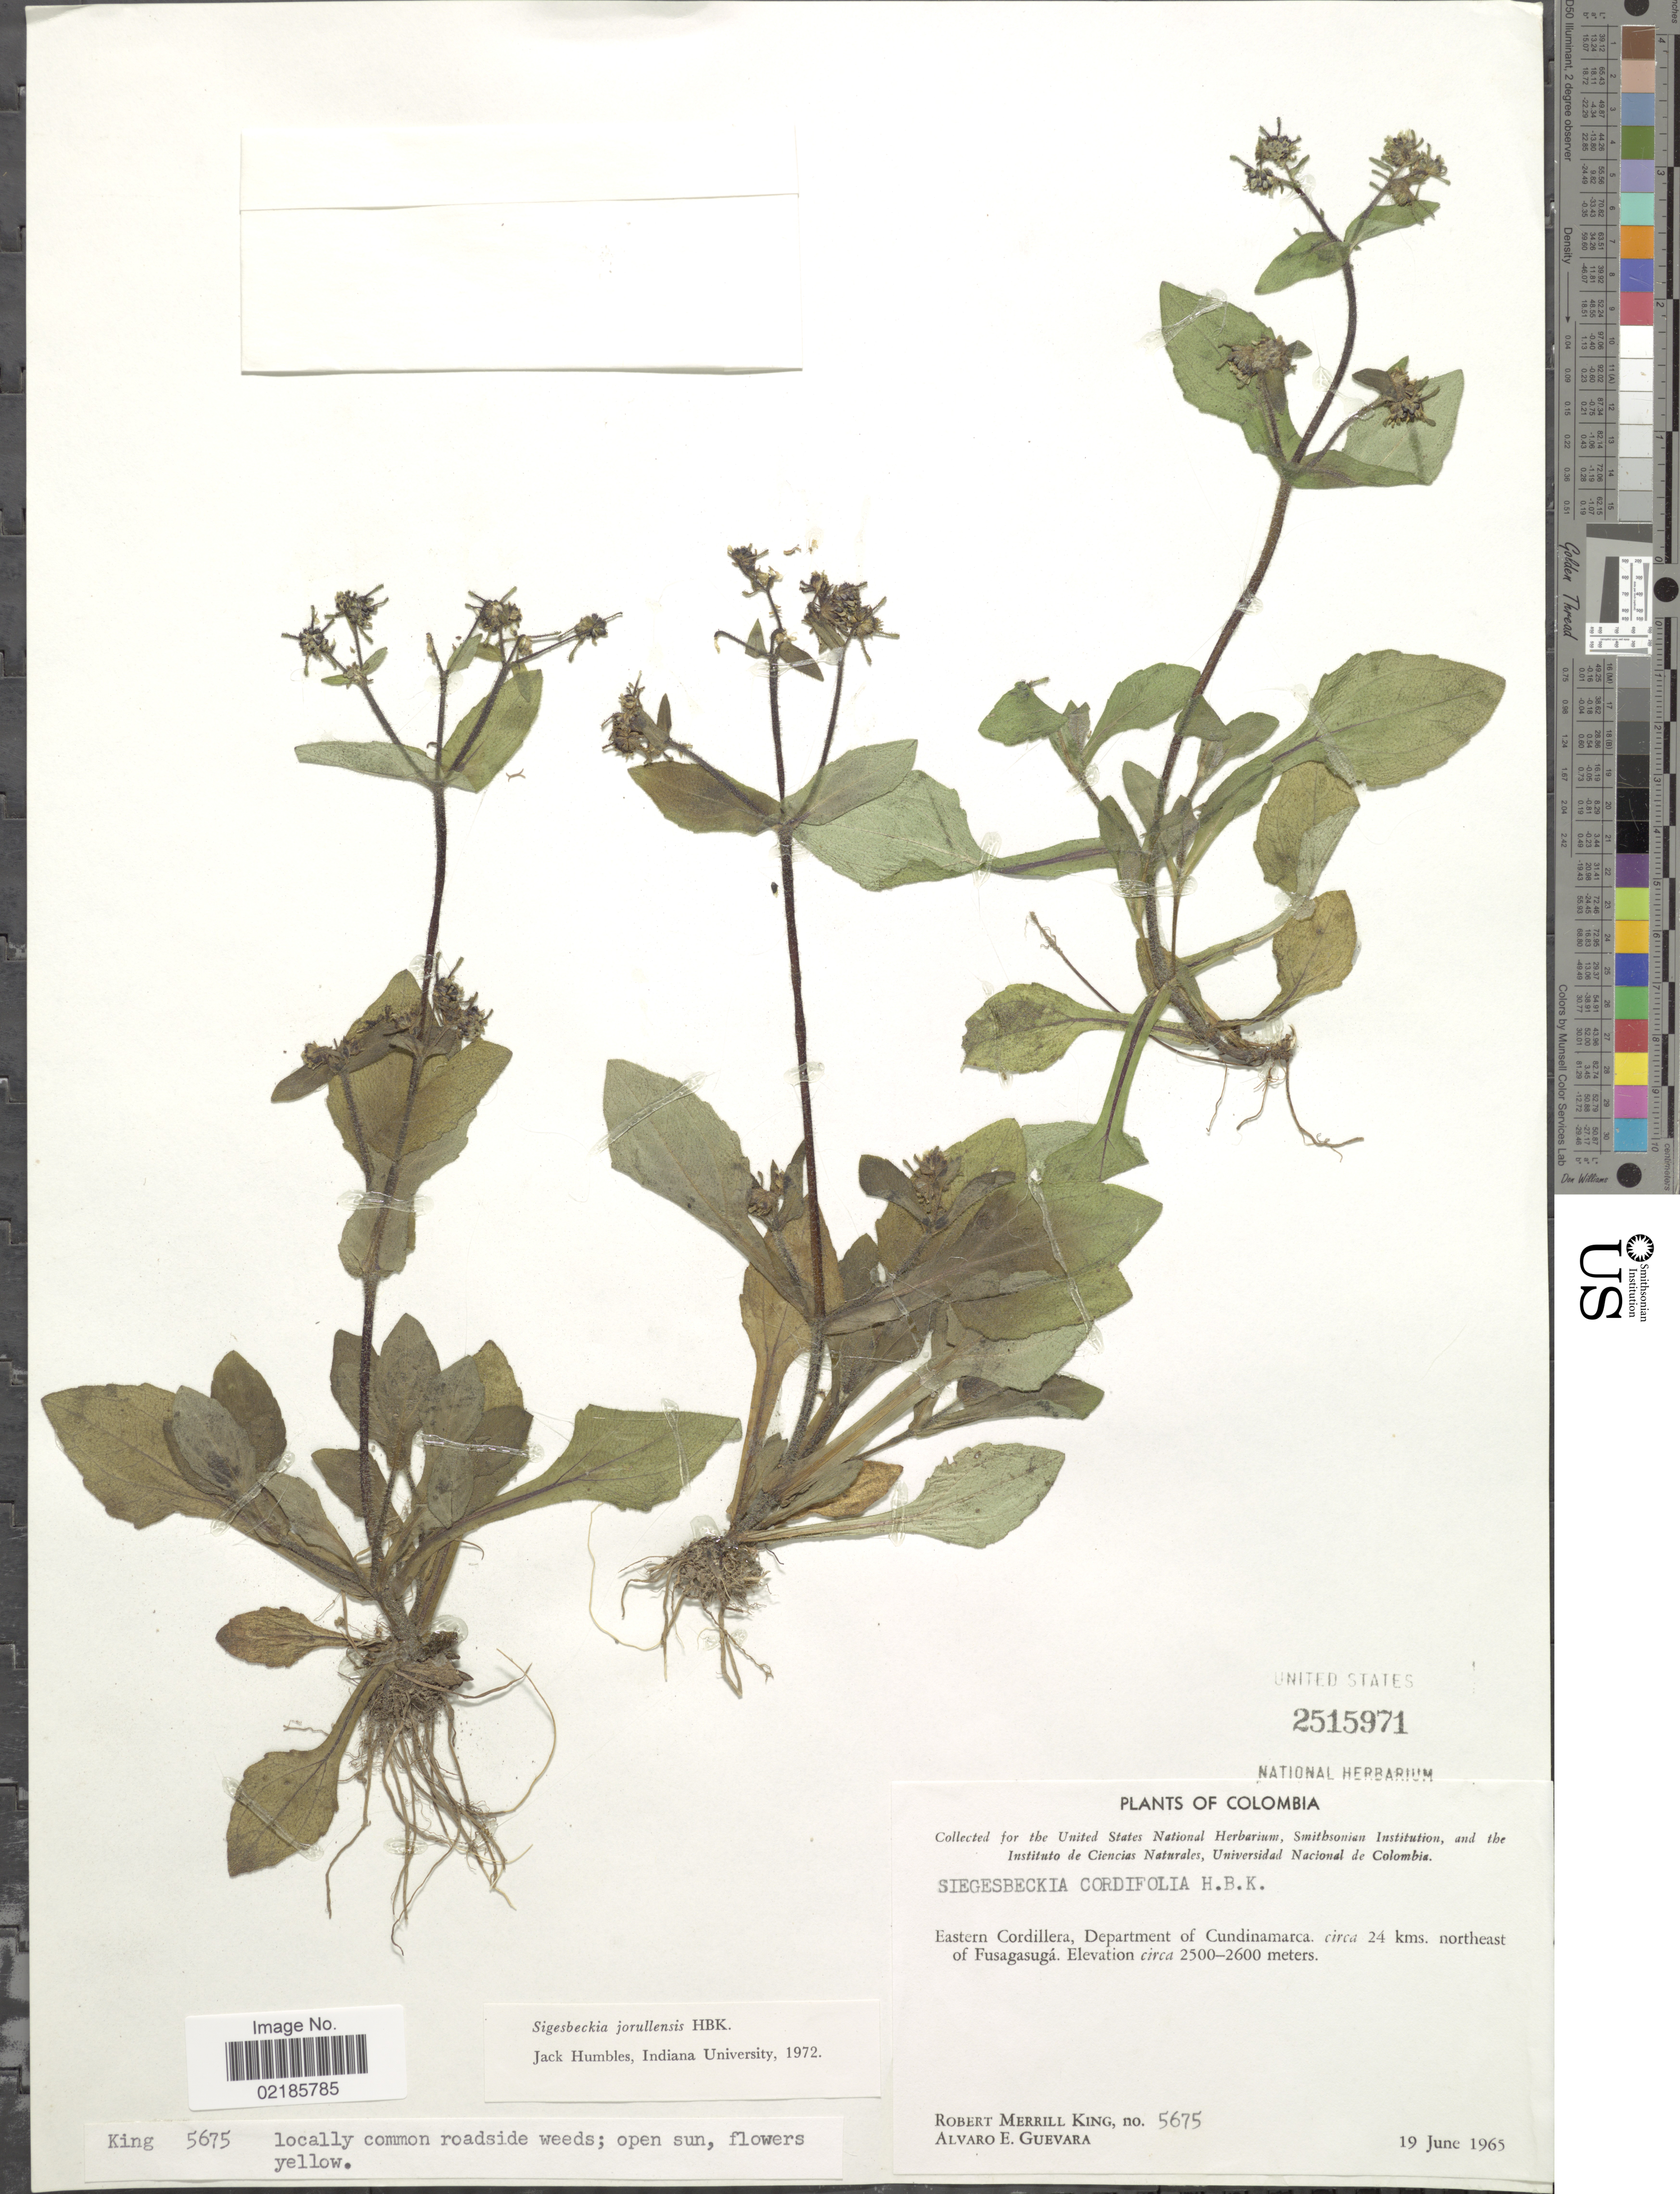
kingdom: Plantae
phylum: Tracheophyta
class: Magnoliopsida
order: Asterales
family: Asteraceae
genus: Sigesbeckia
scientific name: Sigesbeckia jorullensis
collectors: R. M. King & A. E. Guevara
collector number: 5675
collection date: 1965-06-19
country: Colombia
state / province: Cundinamarca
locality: Eastern Cordillera, circa 24 kms. northeast of Fusagasugá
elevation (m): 2500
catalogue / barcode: US 2515971